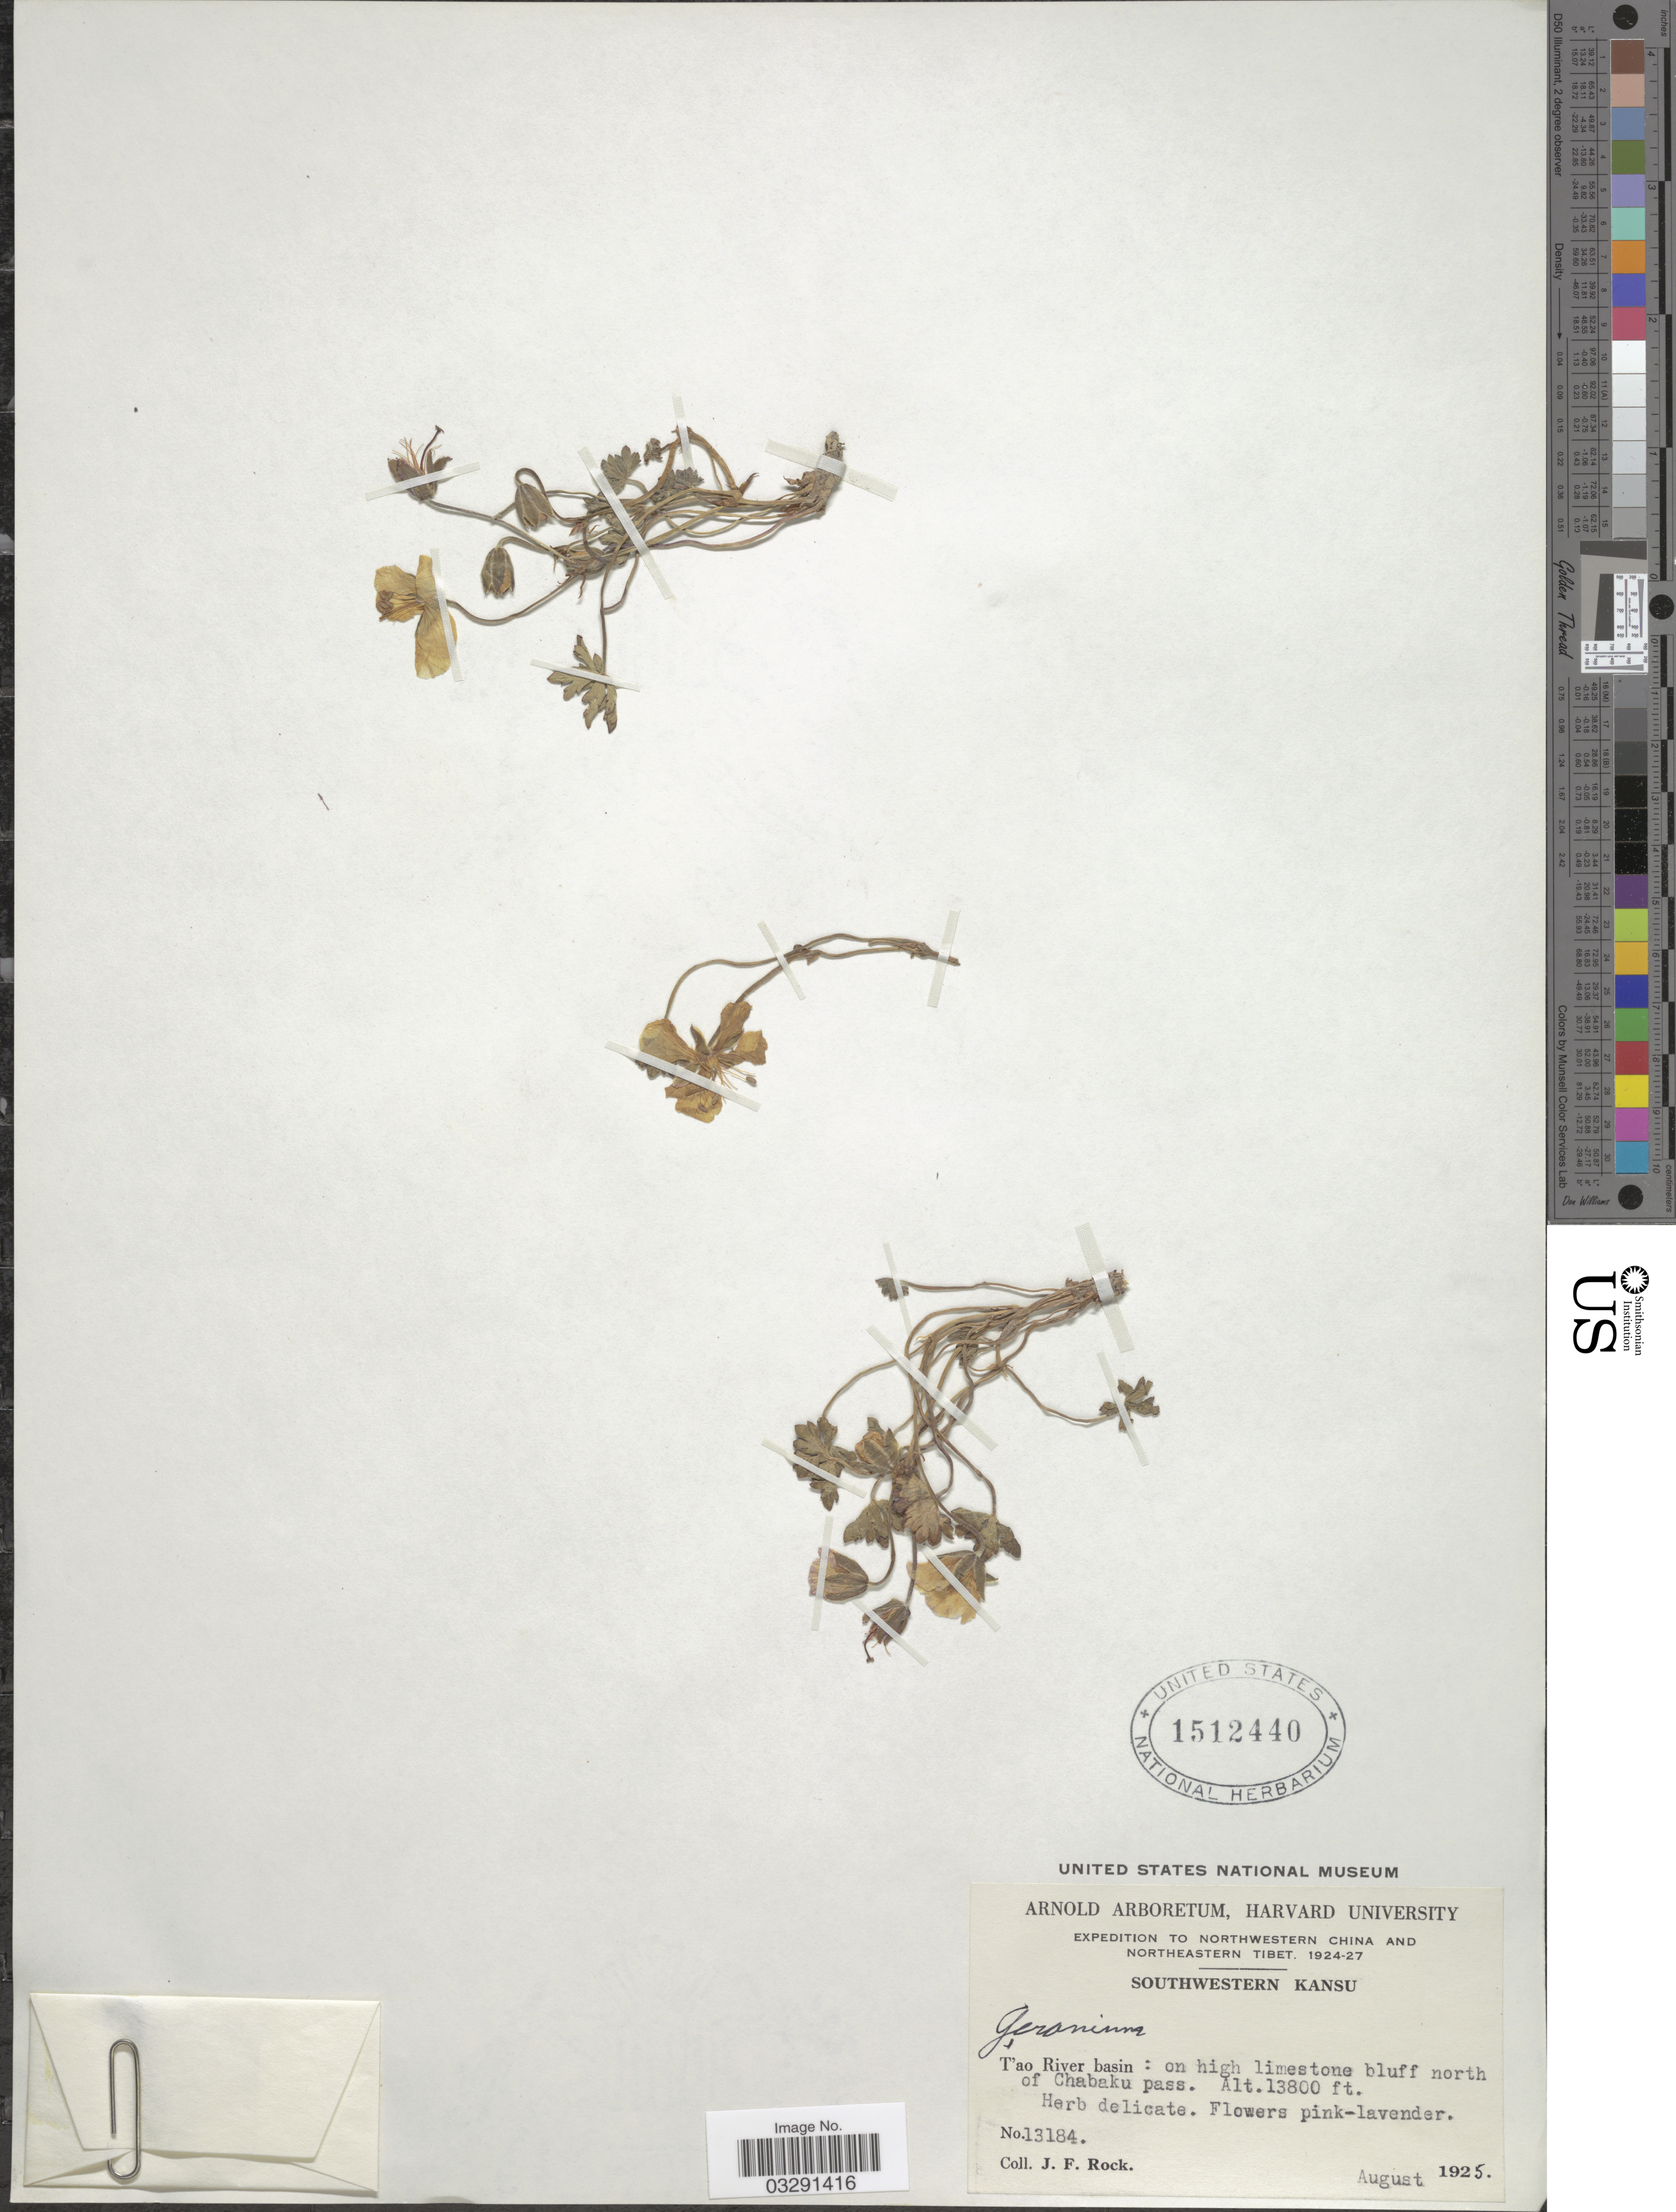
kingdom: Plantae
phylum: Tracheophyta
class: Magnoliopsida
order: Geraniales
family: Geraniaceae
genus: Geranium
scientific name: Geranium farreri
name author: Stapf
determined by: Aedo, C.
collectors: J. Rock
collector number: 13184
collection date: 1925-08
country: China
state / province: Gansu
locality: Northwestern China and Northeastern Tibet. Southwestern Kansu. T'ao River basin: on high limestone bluff north of Chabaku pass.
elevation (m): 4206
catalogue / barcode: US 1512440